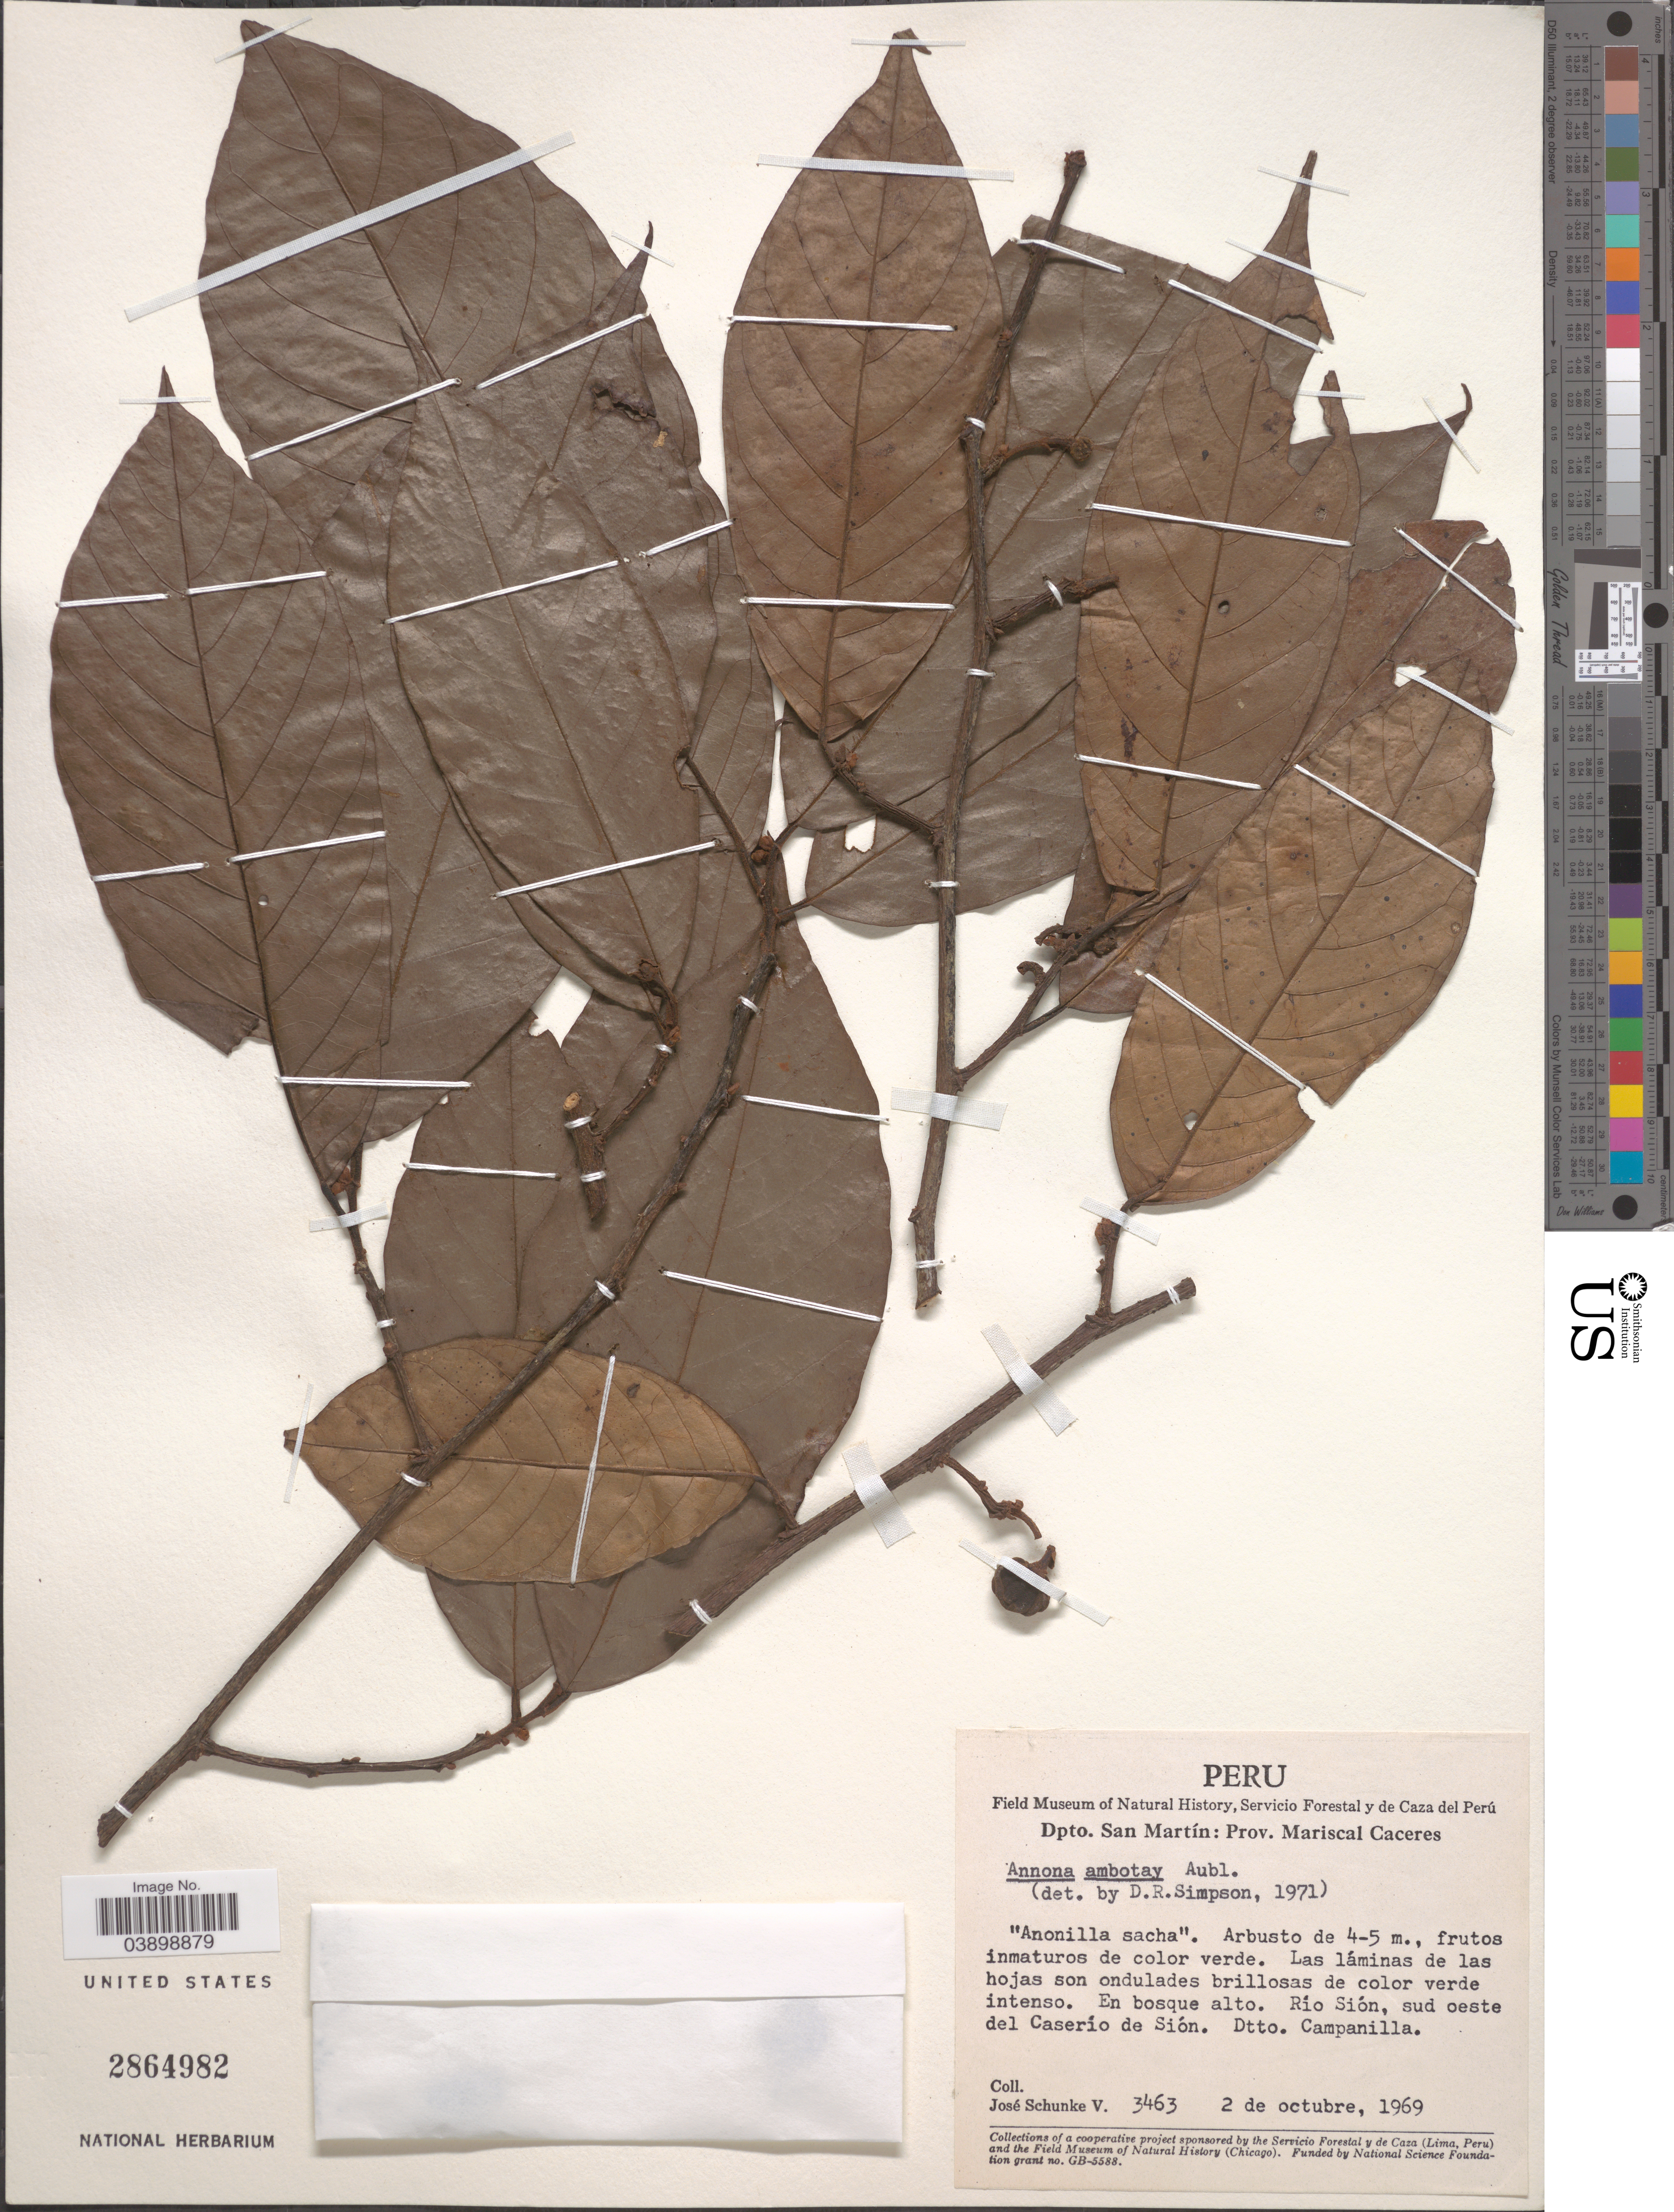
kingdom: Plantae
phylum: Tracheophyta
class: Magnoliopsida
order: Magnoliales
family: Annonaceae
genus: Annona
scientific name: Annona ambotay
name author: Aubl.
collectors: J. Schunke Vigo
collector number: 3463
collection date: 1969-01-21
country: Peru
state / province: San Martín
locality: Dpto. San Martín: Prov. Mariscal Caceres. Río Sión, sud oeste del Caserío de Sión. Dtto. Campanilla.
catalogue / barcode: US 2864982